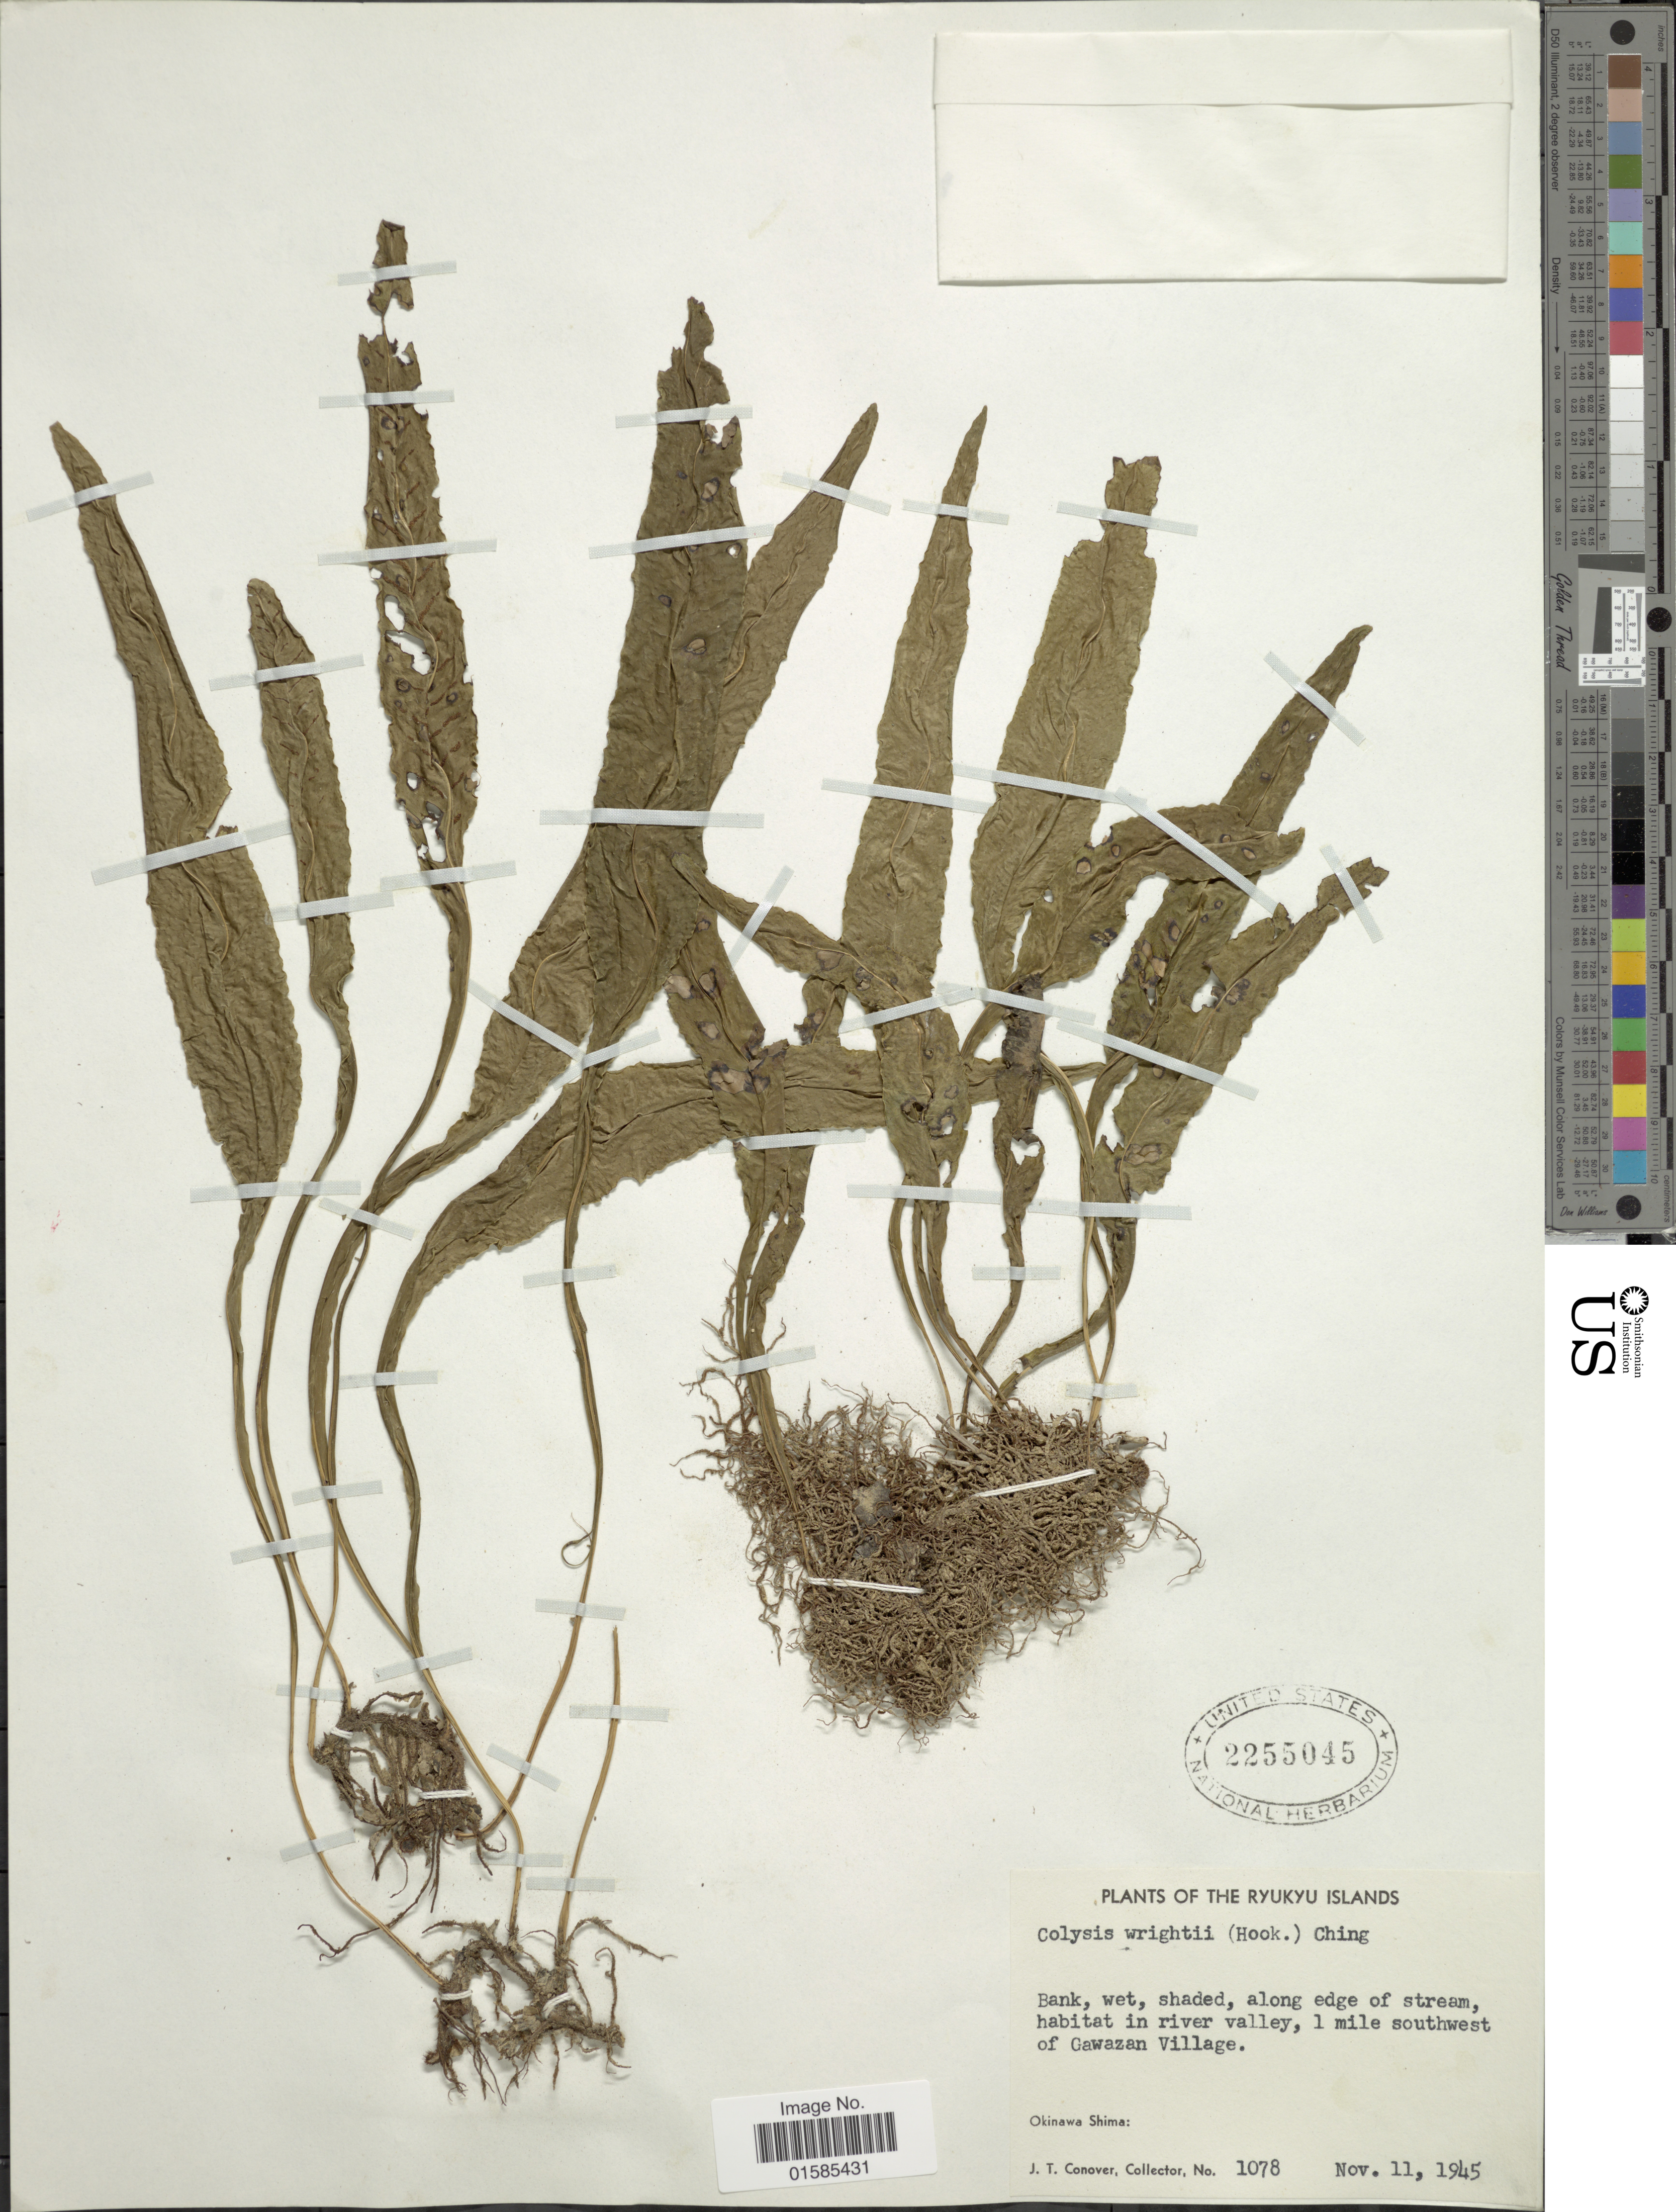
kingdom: Plantae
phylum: Tracheophyta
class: Polypodiopsida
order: Polypodiales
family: Polypodiaceae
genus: Leptochilus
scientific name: Leptochilus wrightii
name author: (Hook.) X.C. Zhang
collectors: J. T. Conover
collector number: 1078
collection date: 1945-11-11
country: Japan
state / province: Okinawa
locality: Ryukyu Islands, 1 mile southwest of Gawazan Village, Okinawa Shima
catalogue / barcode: US 2255045